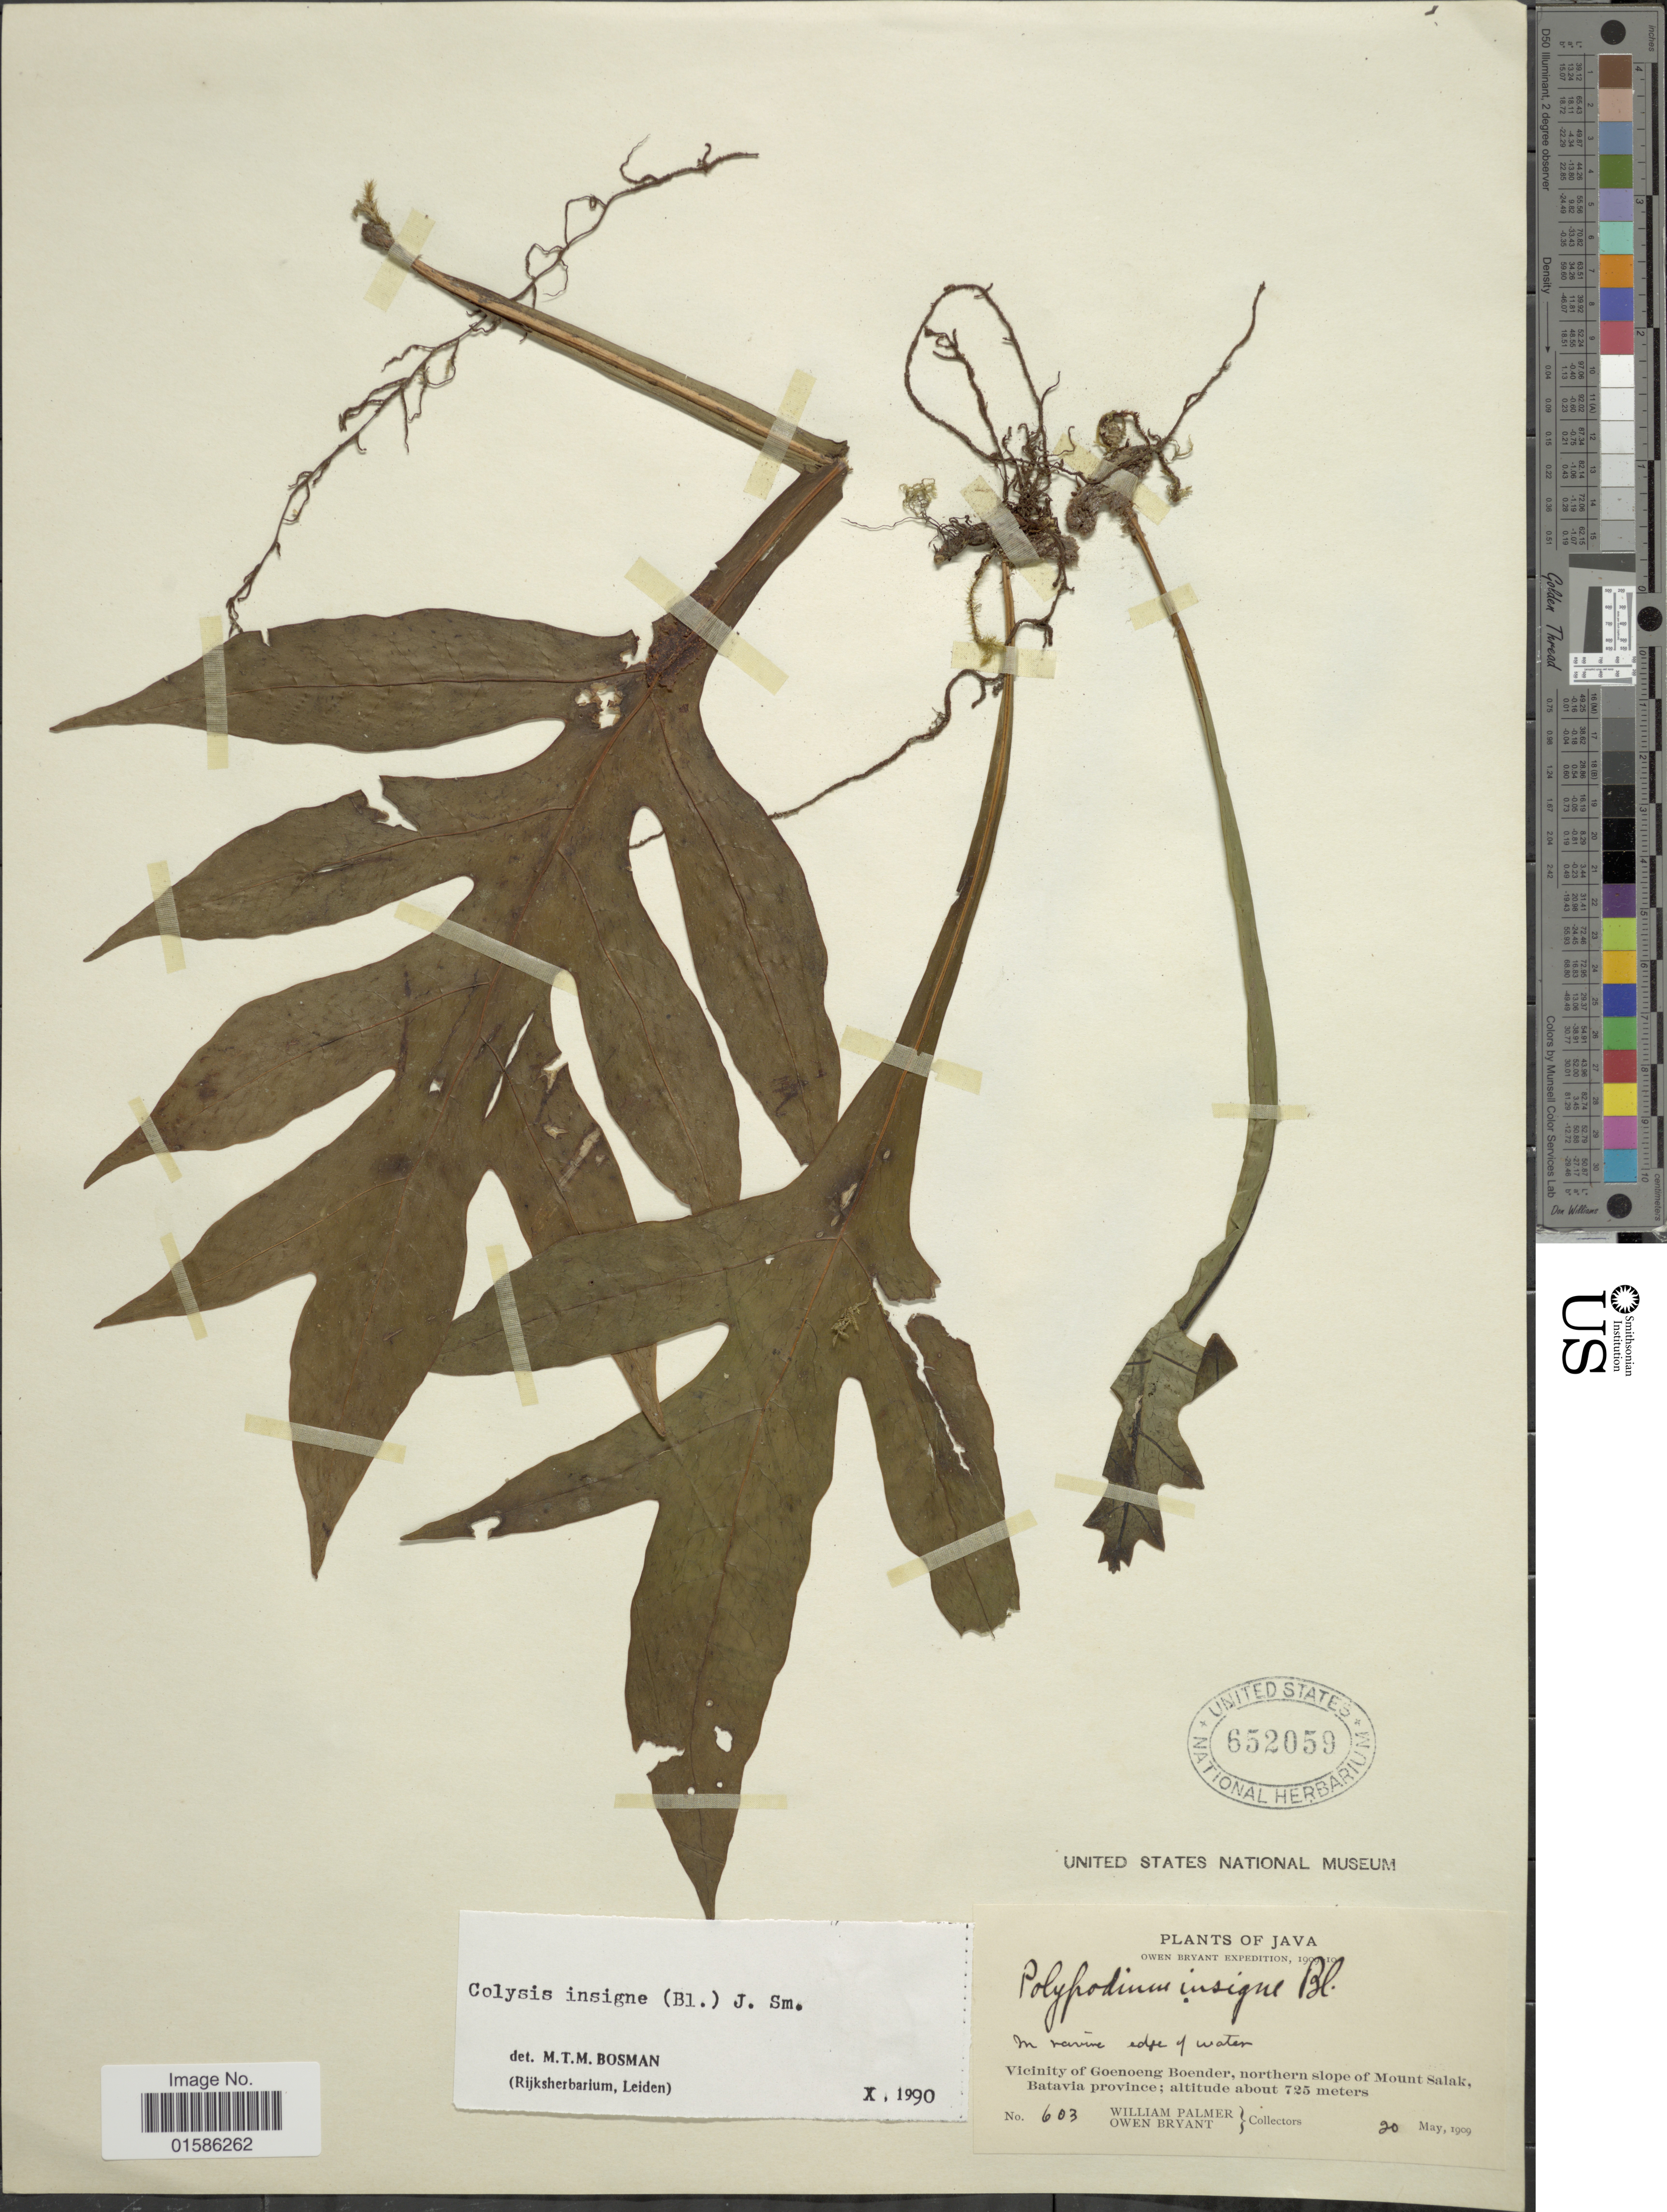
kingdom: Plantae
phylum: Tracheophyta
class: Polypodiopsida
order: Polypodiales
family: Polypodiaceae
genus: Microsorum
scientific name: Microsorum insigne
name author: (Blume) Copel.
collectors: W. Palmer & O. Bryant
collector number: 603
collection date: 1909-05-20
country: Indonesia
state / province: Java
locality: Vicinity of Goenoeng Boender, northern slope of Mount Salak, Batavia province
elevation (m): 725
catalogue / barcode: US 652059